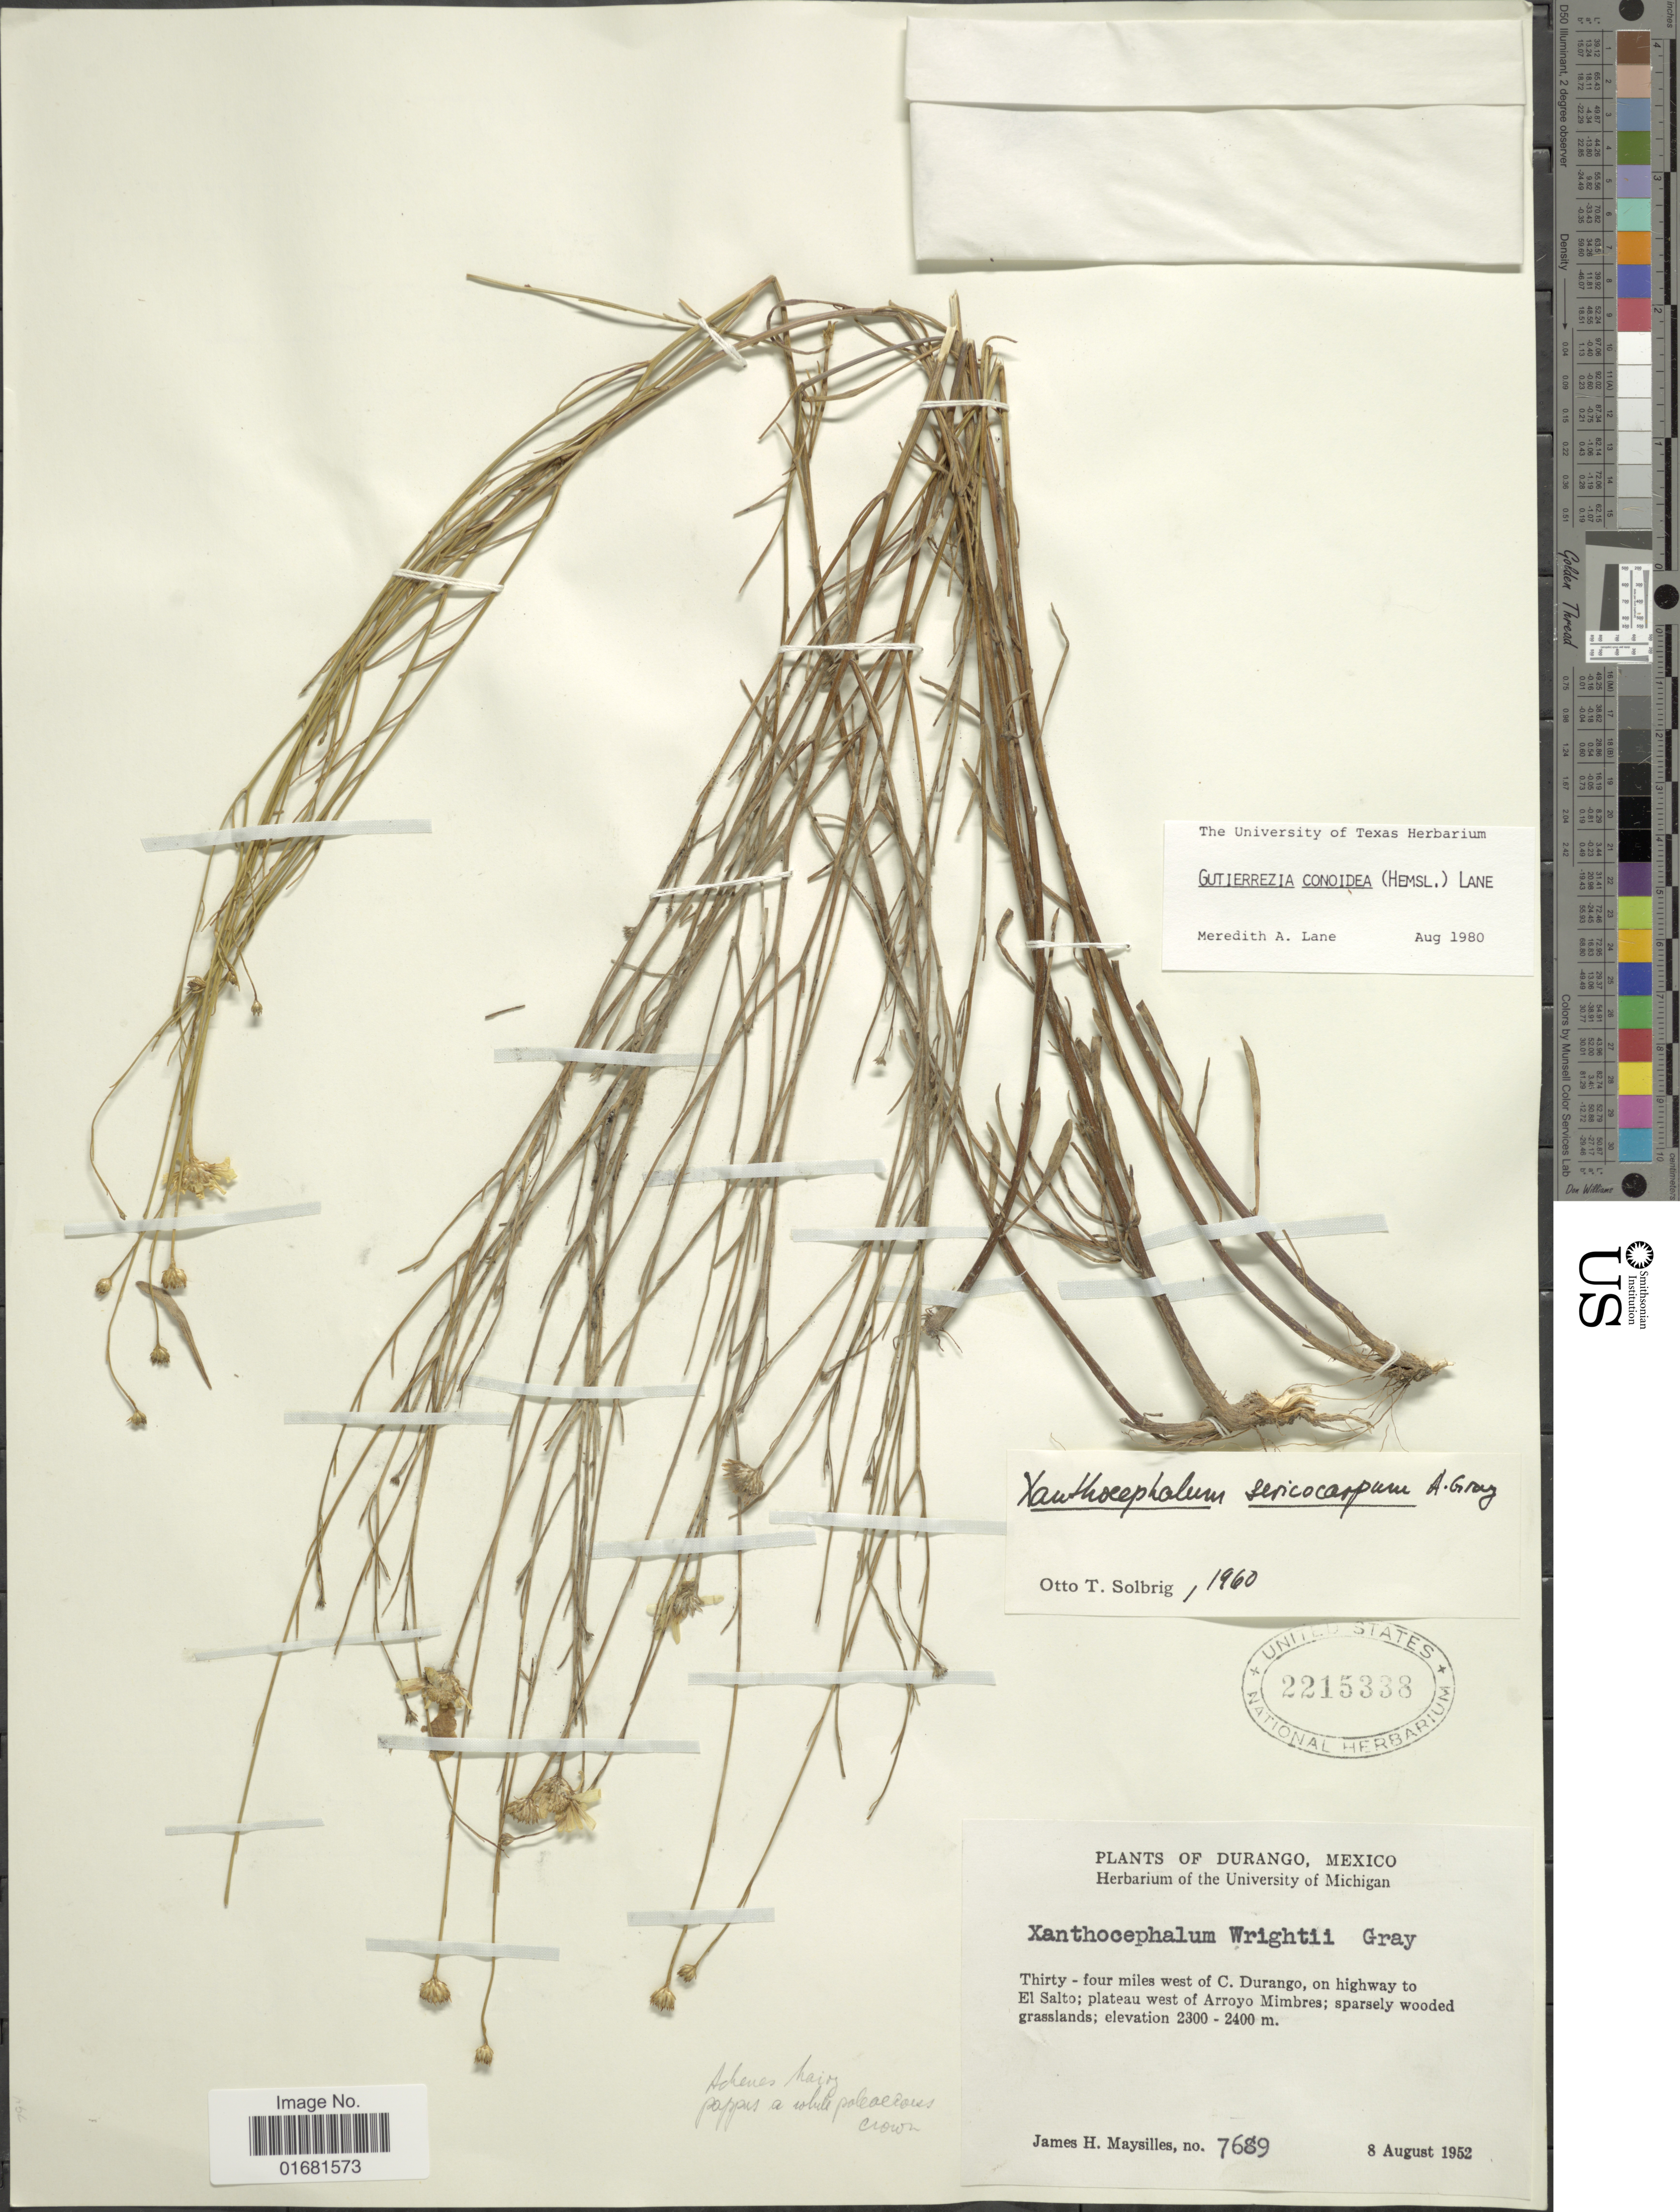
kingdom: Plantae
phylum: Tracheophyta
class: Magnoliopsida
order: Asterales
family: Asteraceae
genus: Gutierrezia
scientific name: Gutierrezia conoidea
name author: (Hemsl.) M.A. Lane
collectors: J. Maysilles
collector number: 7689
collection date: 1952-08-08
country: Mexico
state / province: Durango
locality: Durango, Mexico. Thirthy-four miles west of C. Durango, on highway to El Salto; plateau west of Arroyo Mimbres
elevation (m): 2300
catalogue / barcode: US 2215338